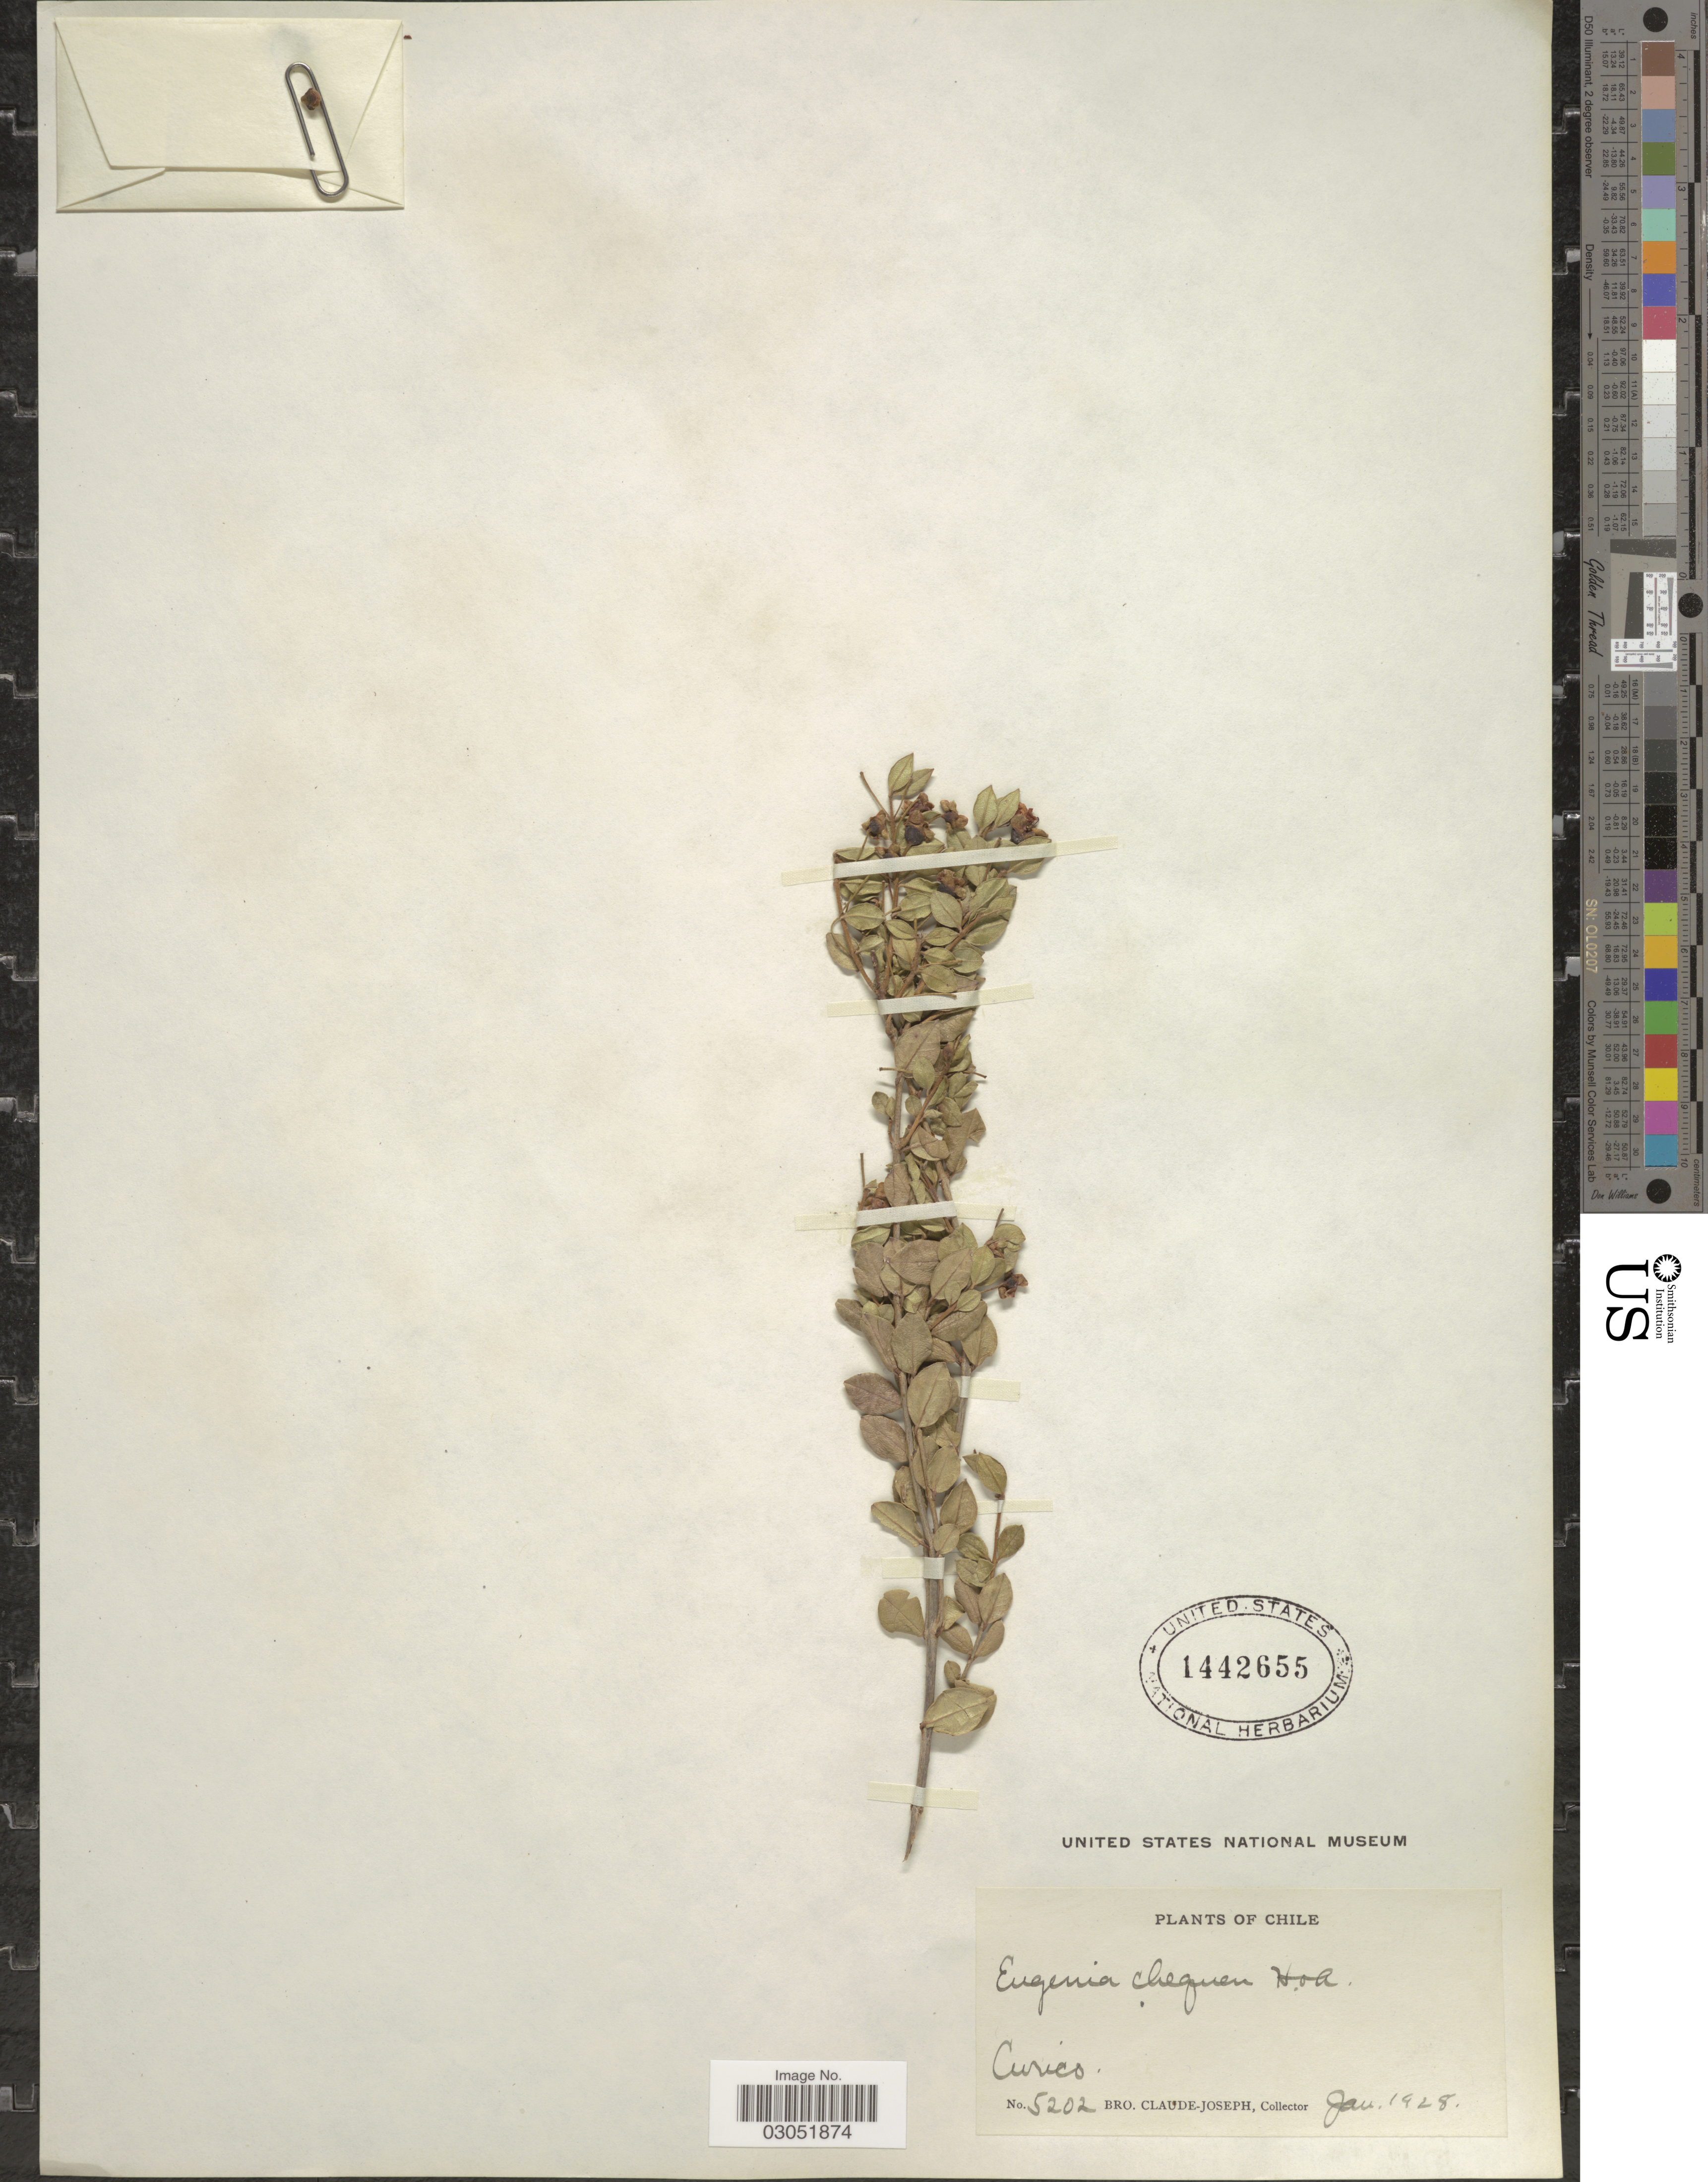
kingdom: Plantae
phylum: Tracheophyta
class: Magnoliopsida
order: Myrtales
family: Myrtaceae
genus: Luma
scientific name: Luma chequen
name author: (Molina) A. Gray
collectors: Bro. Claude-Joseph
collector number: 5202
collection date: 1928-01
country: Chile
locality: Curico.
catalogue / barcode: US 1442655